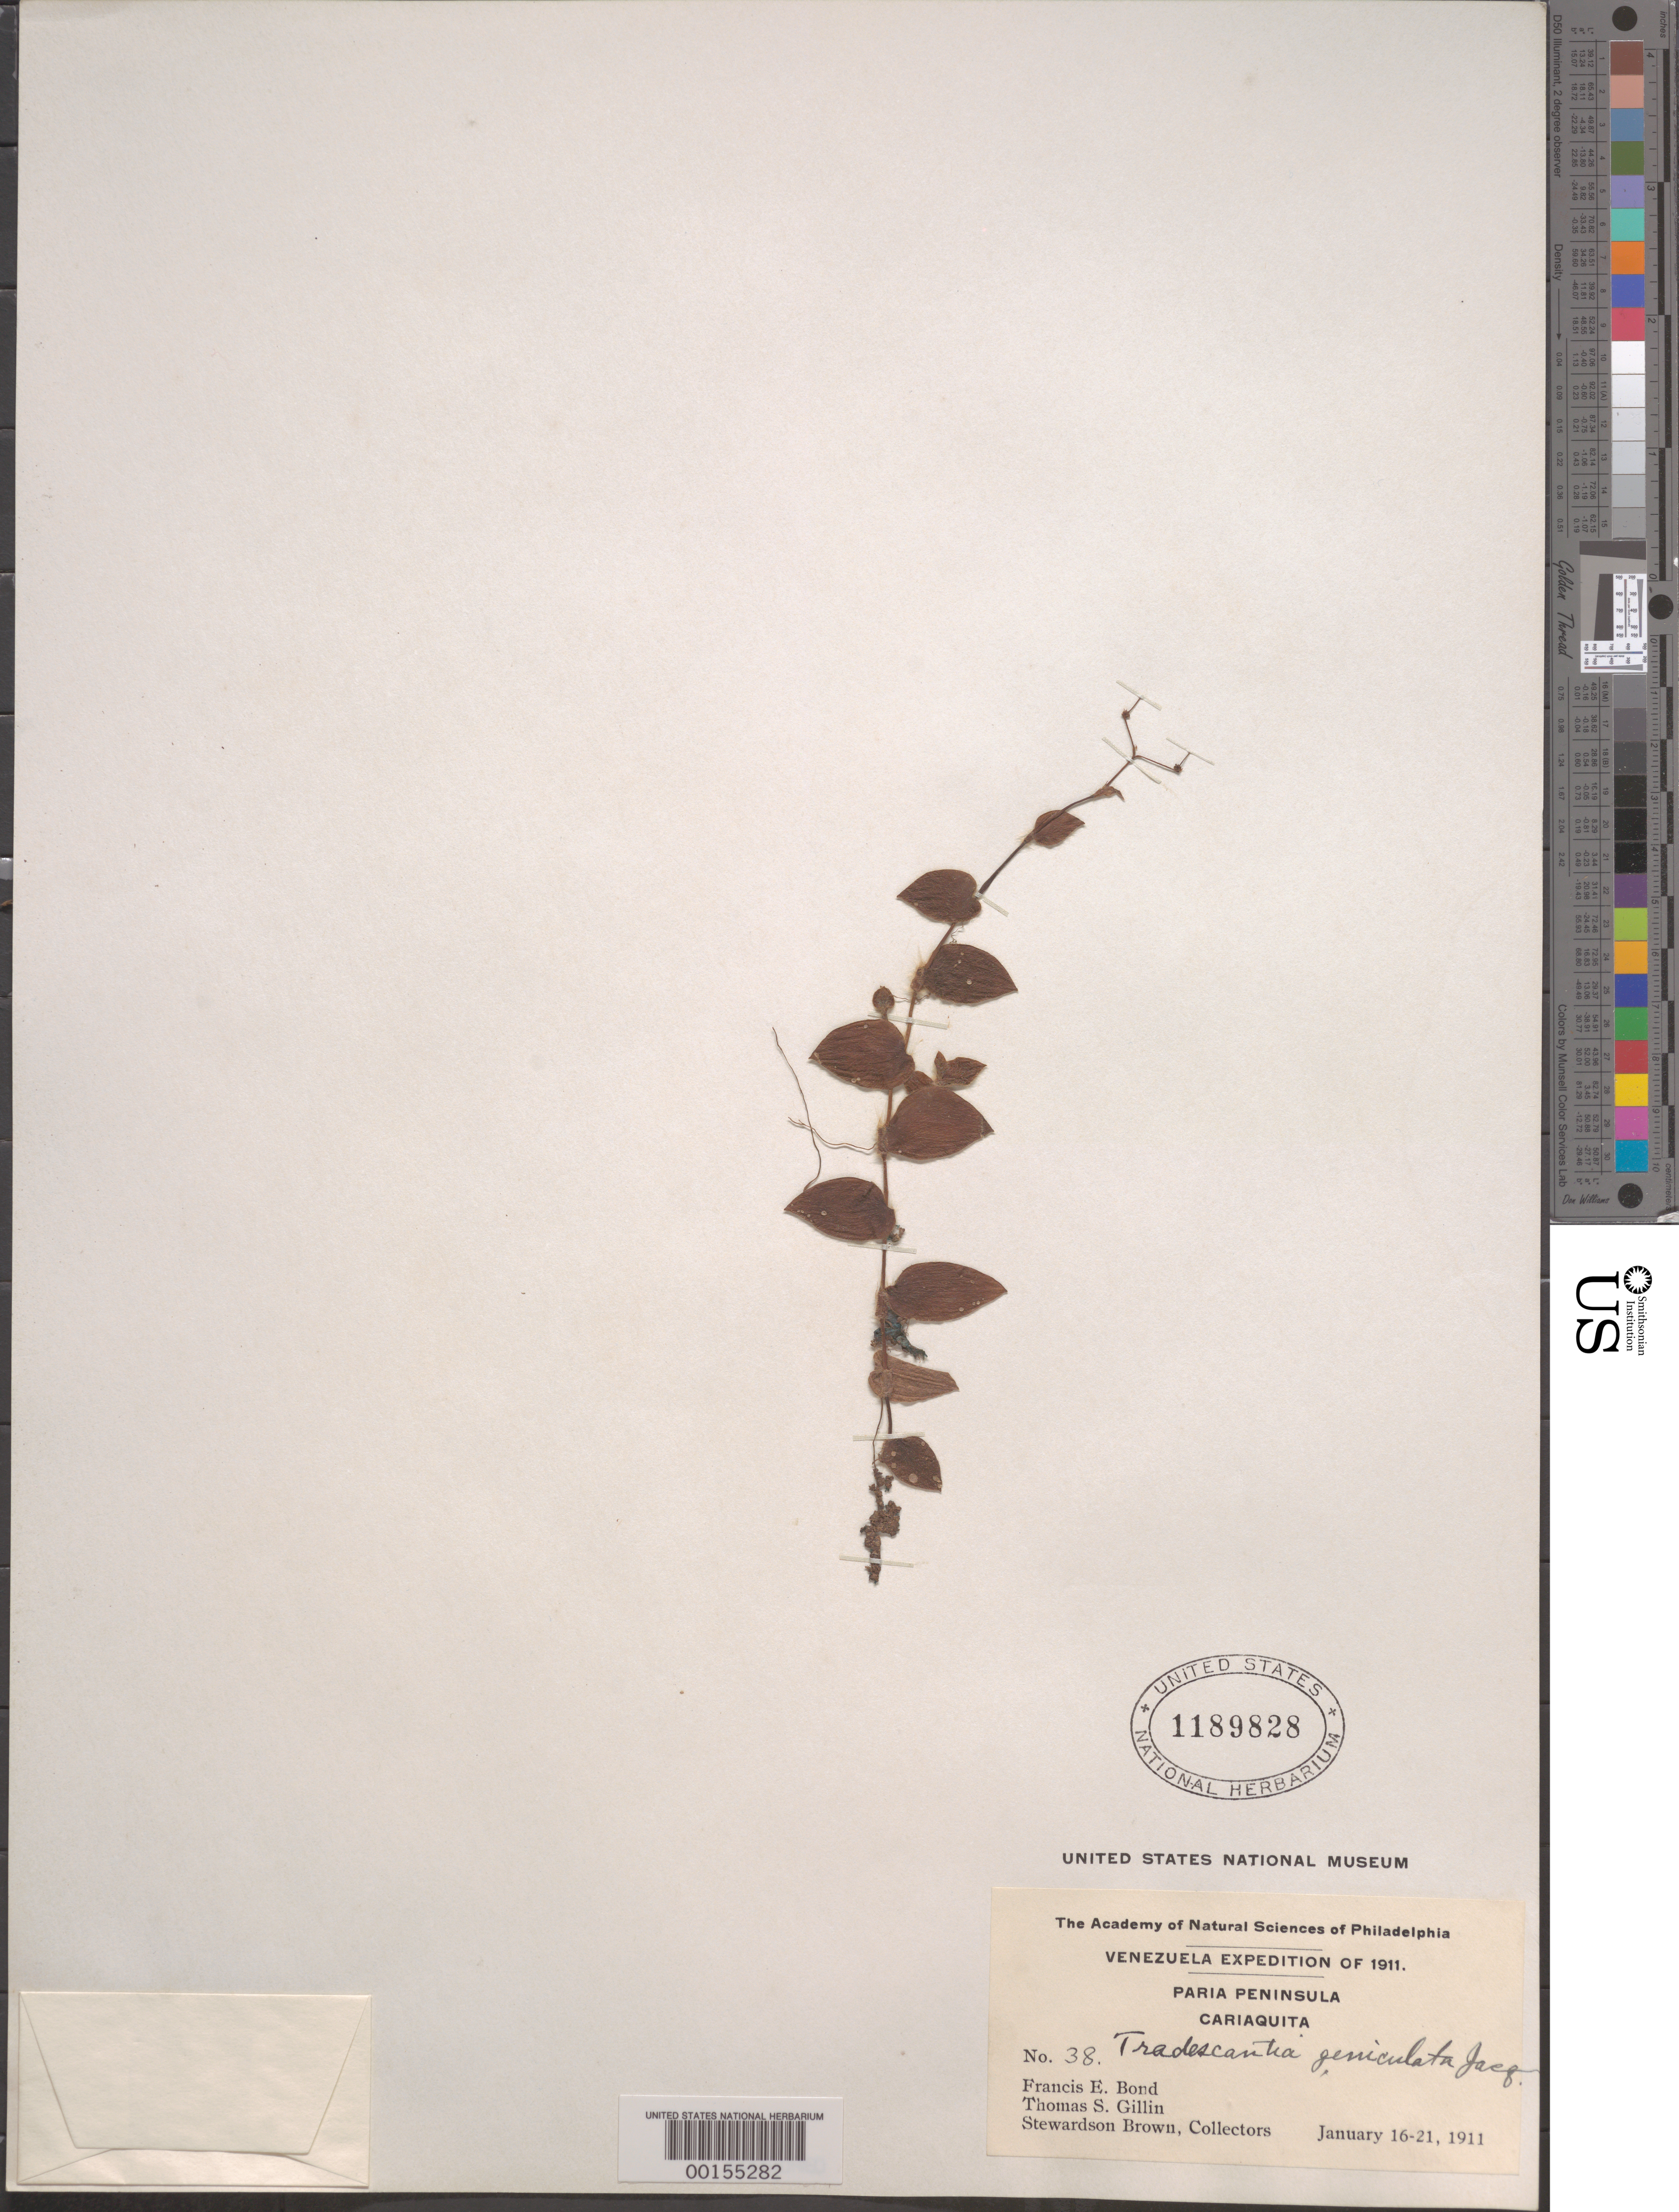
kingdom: Plantae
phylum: Tracheophyta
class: Liliopsida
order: Commelinales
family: Commelinaceae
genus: Gibasis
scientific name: Gibasis geniculata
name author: (Jacq.) Rohweder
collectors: F. Bond, T. Gillin & S. Brown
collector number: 38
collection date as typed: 16-21 January 1911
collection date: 1911-01-16/1911-01-21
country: Venezuela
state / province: Sucre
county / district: Valdez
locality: Paria Peninsula, Cariaquito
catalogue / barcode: US 1189828